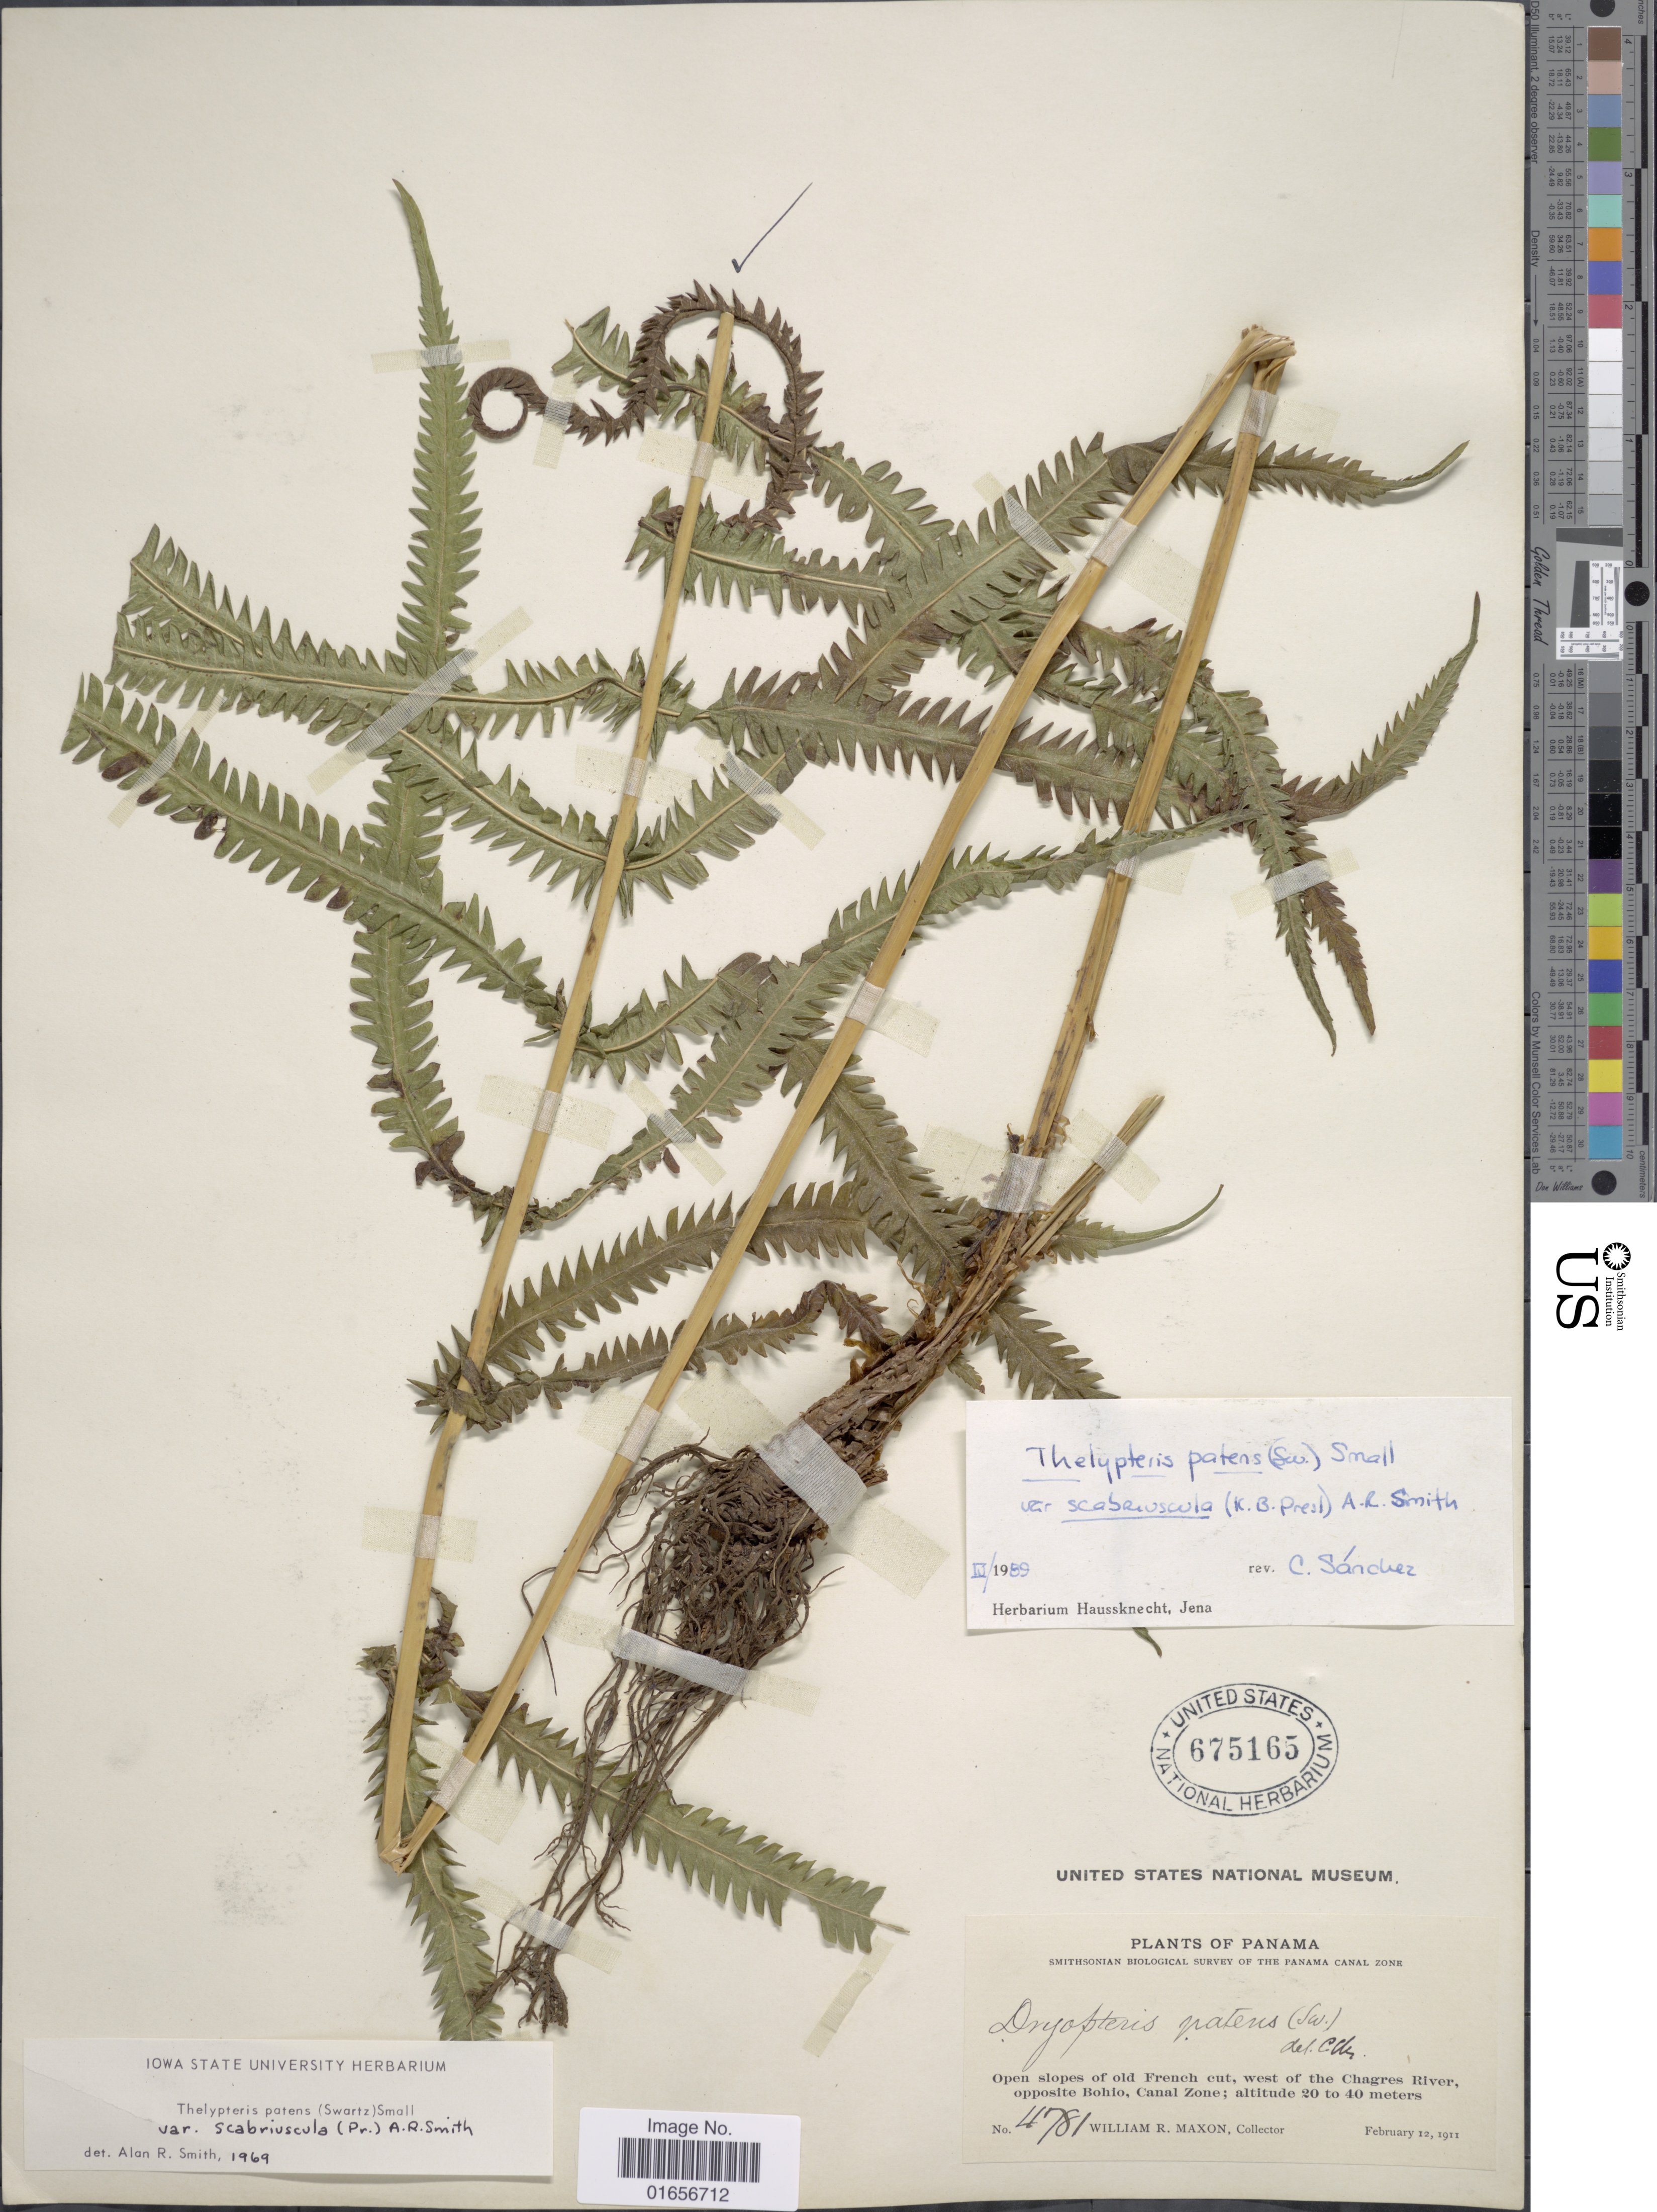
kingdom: Plantae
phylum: Tracheophyta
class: Polypodiopsida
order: Polypodiales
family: Thelypteridaceae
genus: Christella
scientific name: Christella patens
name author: (Sw.) Holttum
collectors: W. R. Maxon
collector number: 4781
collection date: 1911-02-12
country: Panama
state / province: Colón / Panamá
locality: Panama, open slopes of Old French cut, west of Chagres River, opposite Bohio, Canal Zone.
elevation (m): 20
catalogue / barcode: US 675165